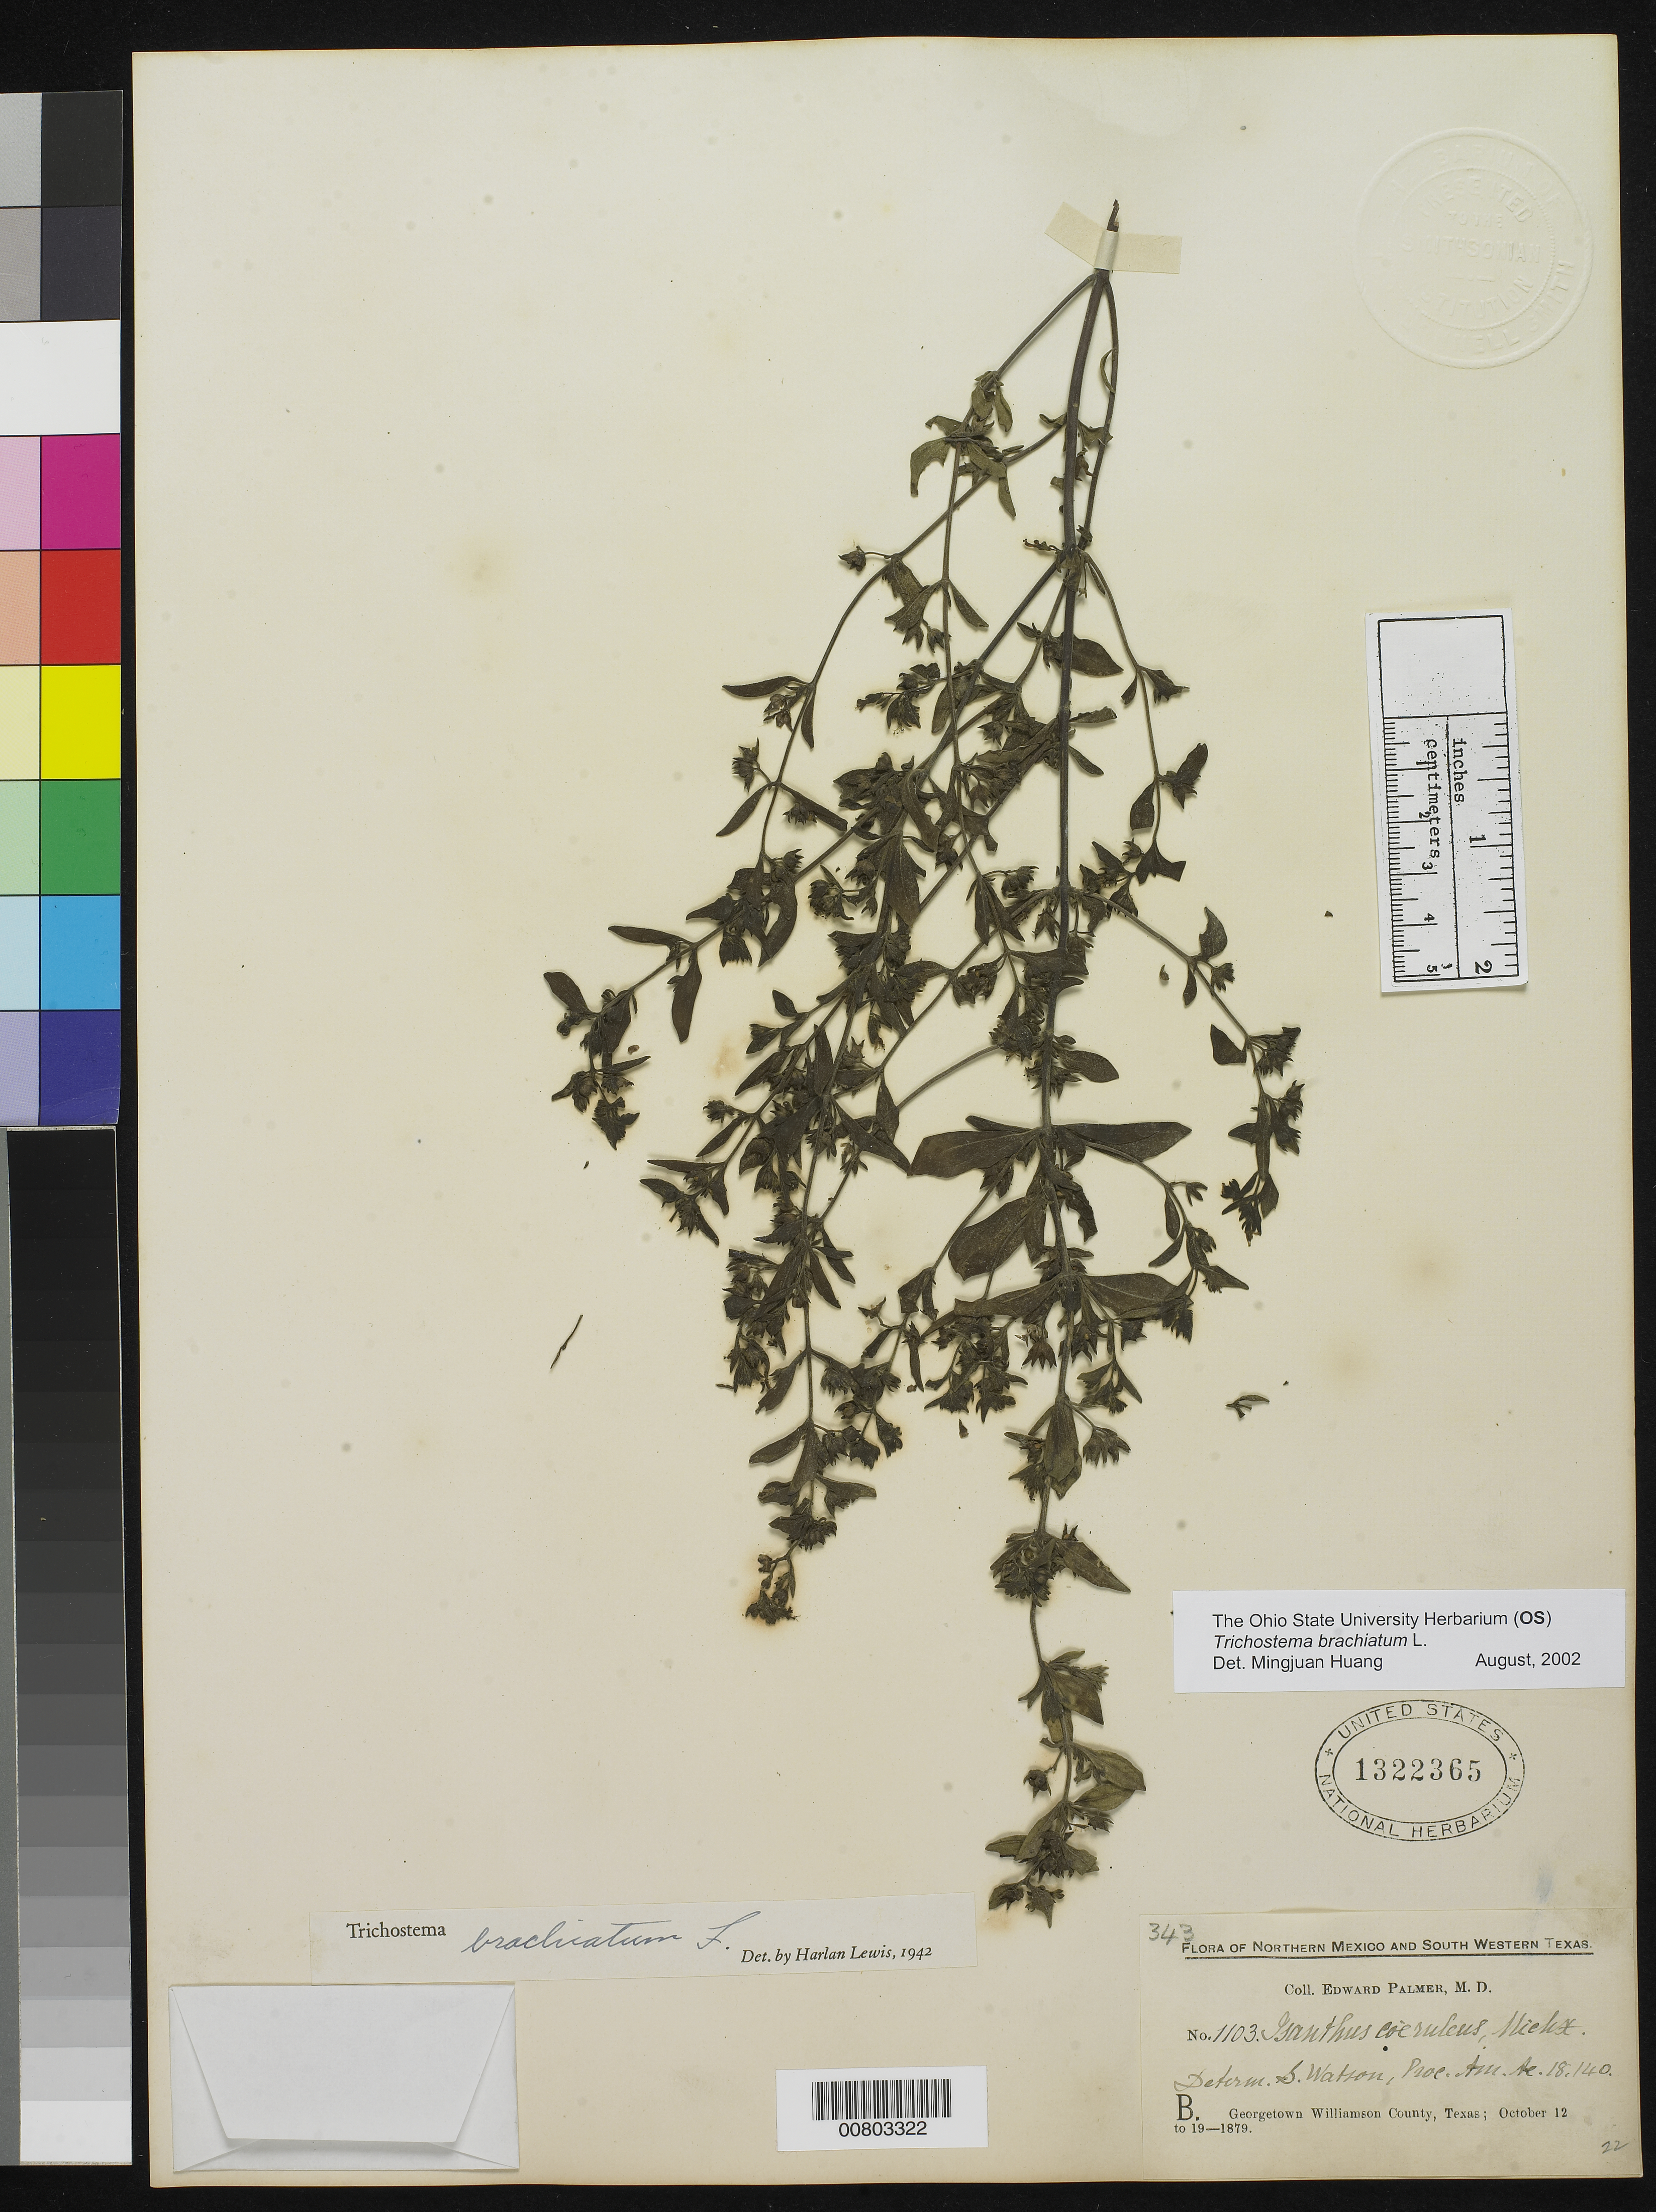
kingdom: Plantae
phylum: Tracheophyta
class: Magnoliopsida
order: Lamiales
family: Lamiaceae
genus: Isanthus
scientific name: Isanthus brachiatus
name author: (L.) Britton et al.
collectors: E. Palmer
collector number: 1103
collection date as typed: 12 Oct 1879 to 19 Oct 1879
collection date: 1879-10-12/1879-10-19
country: United States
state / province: Texas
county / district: Williamson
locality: B. Georgetown, Williamson County, Texas.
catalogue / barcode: US 1322365